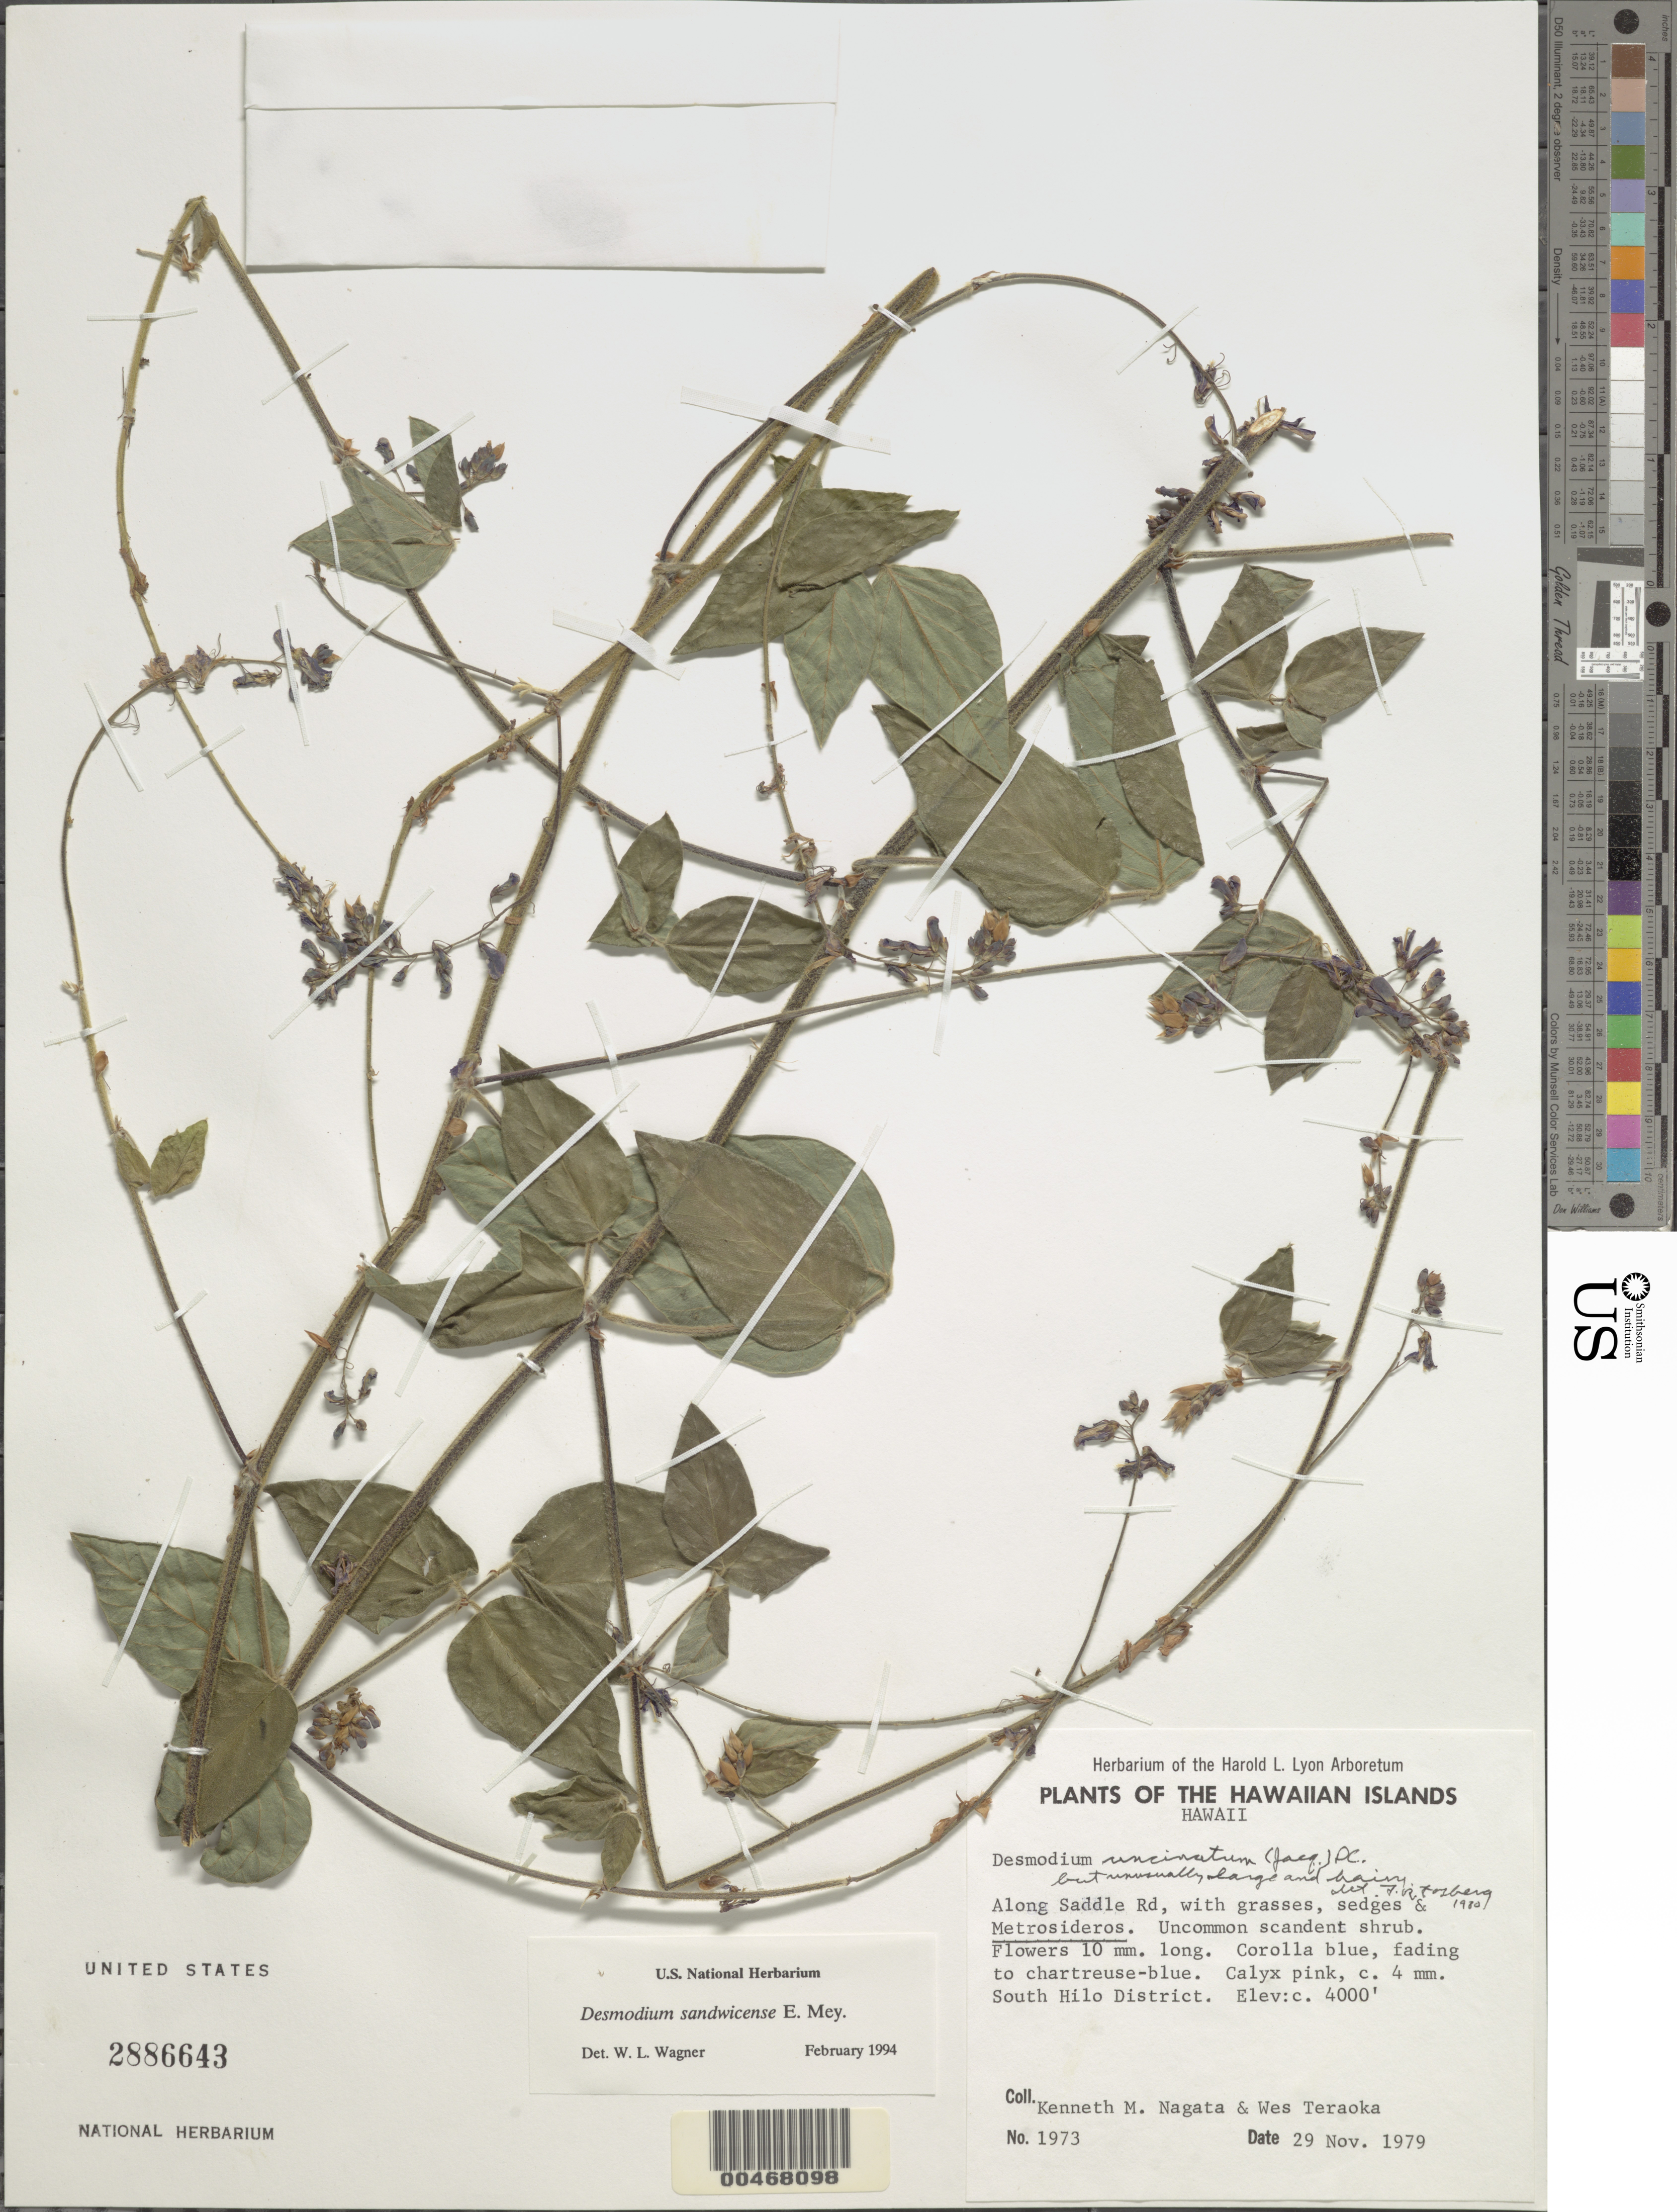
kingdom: Plantae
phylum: Tracheophyta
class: Magnoliopsida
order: Fabales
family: Fabaceae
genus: Desmodium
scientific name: Desmodium uncinatum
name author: (Jacq.) DC.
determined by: Wagner, W. L., (BOT), Smithsonian Institution - National Museum of Natural History (UNITED STATES)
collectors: K. Nagata & W. Teraoka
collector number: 1973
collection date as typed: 29 Nov 1979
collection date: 1979-11-29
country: United States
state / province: Hawaii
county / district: Hawaii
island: Hawaii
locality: Along Saddle Rd., South Hilo District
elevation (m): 1219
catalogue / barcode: US 2886643